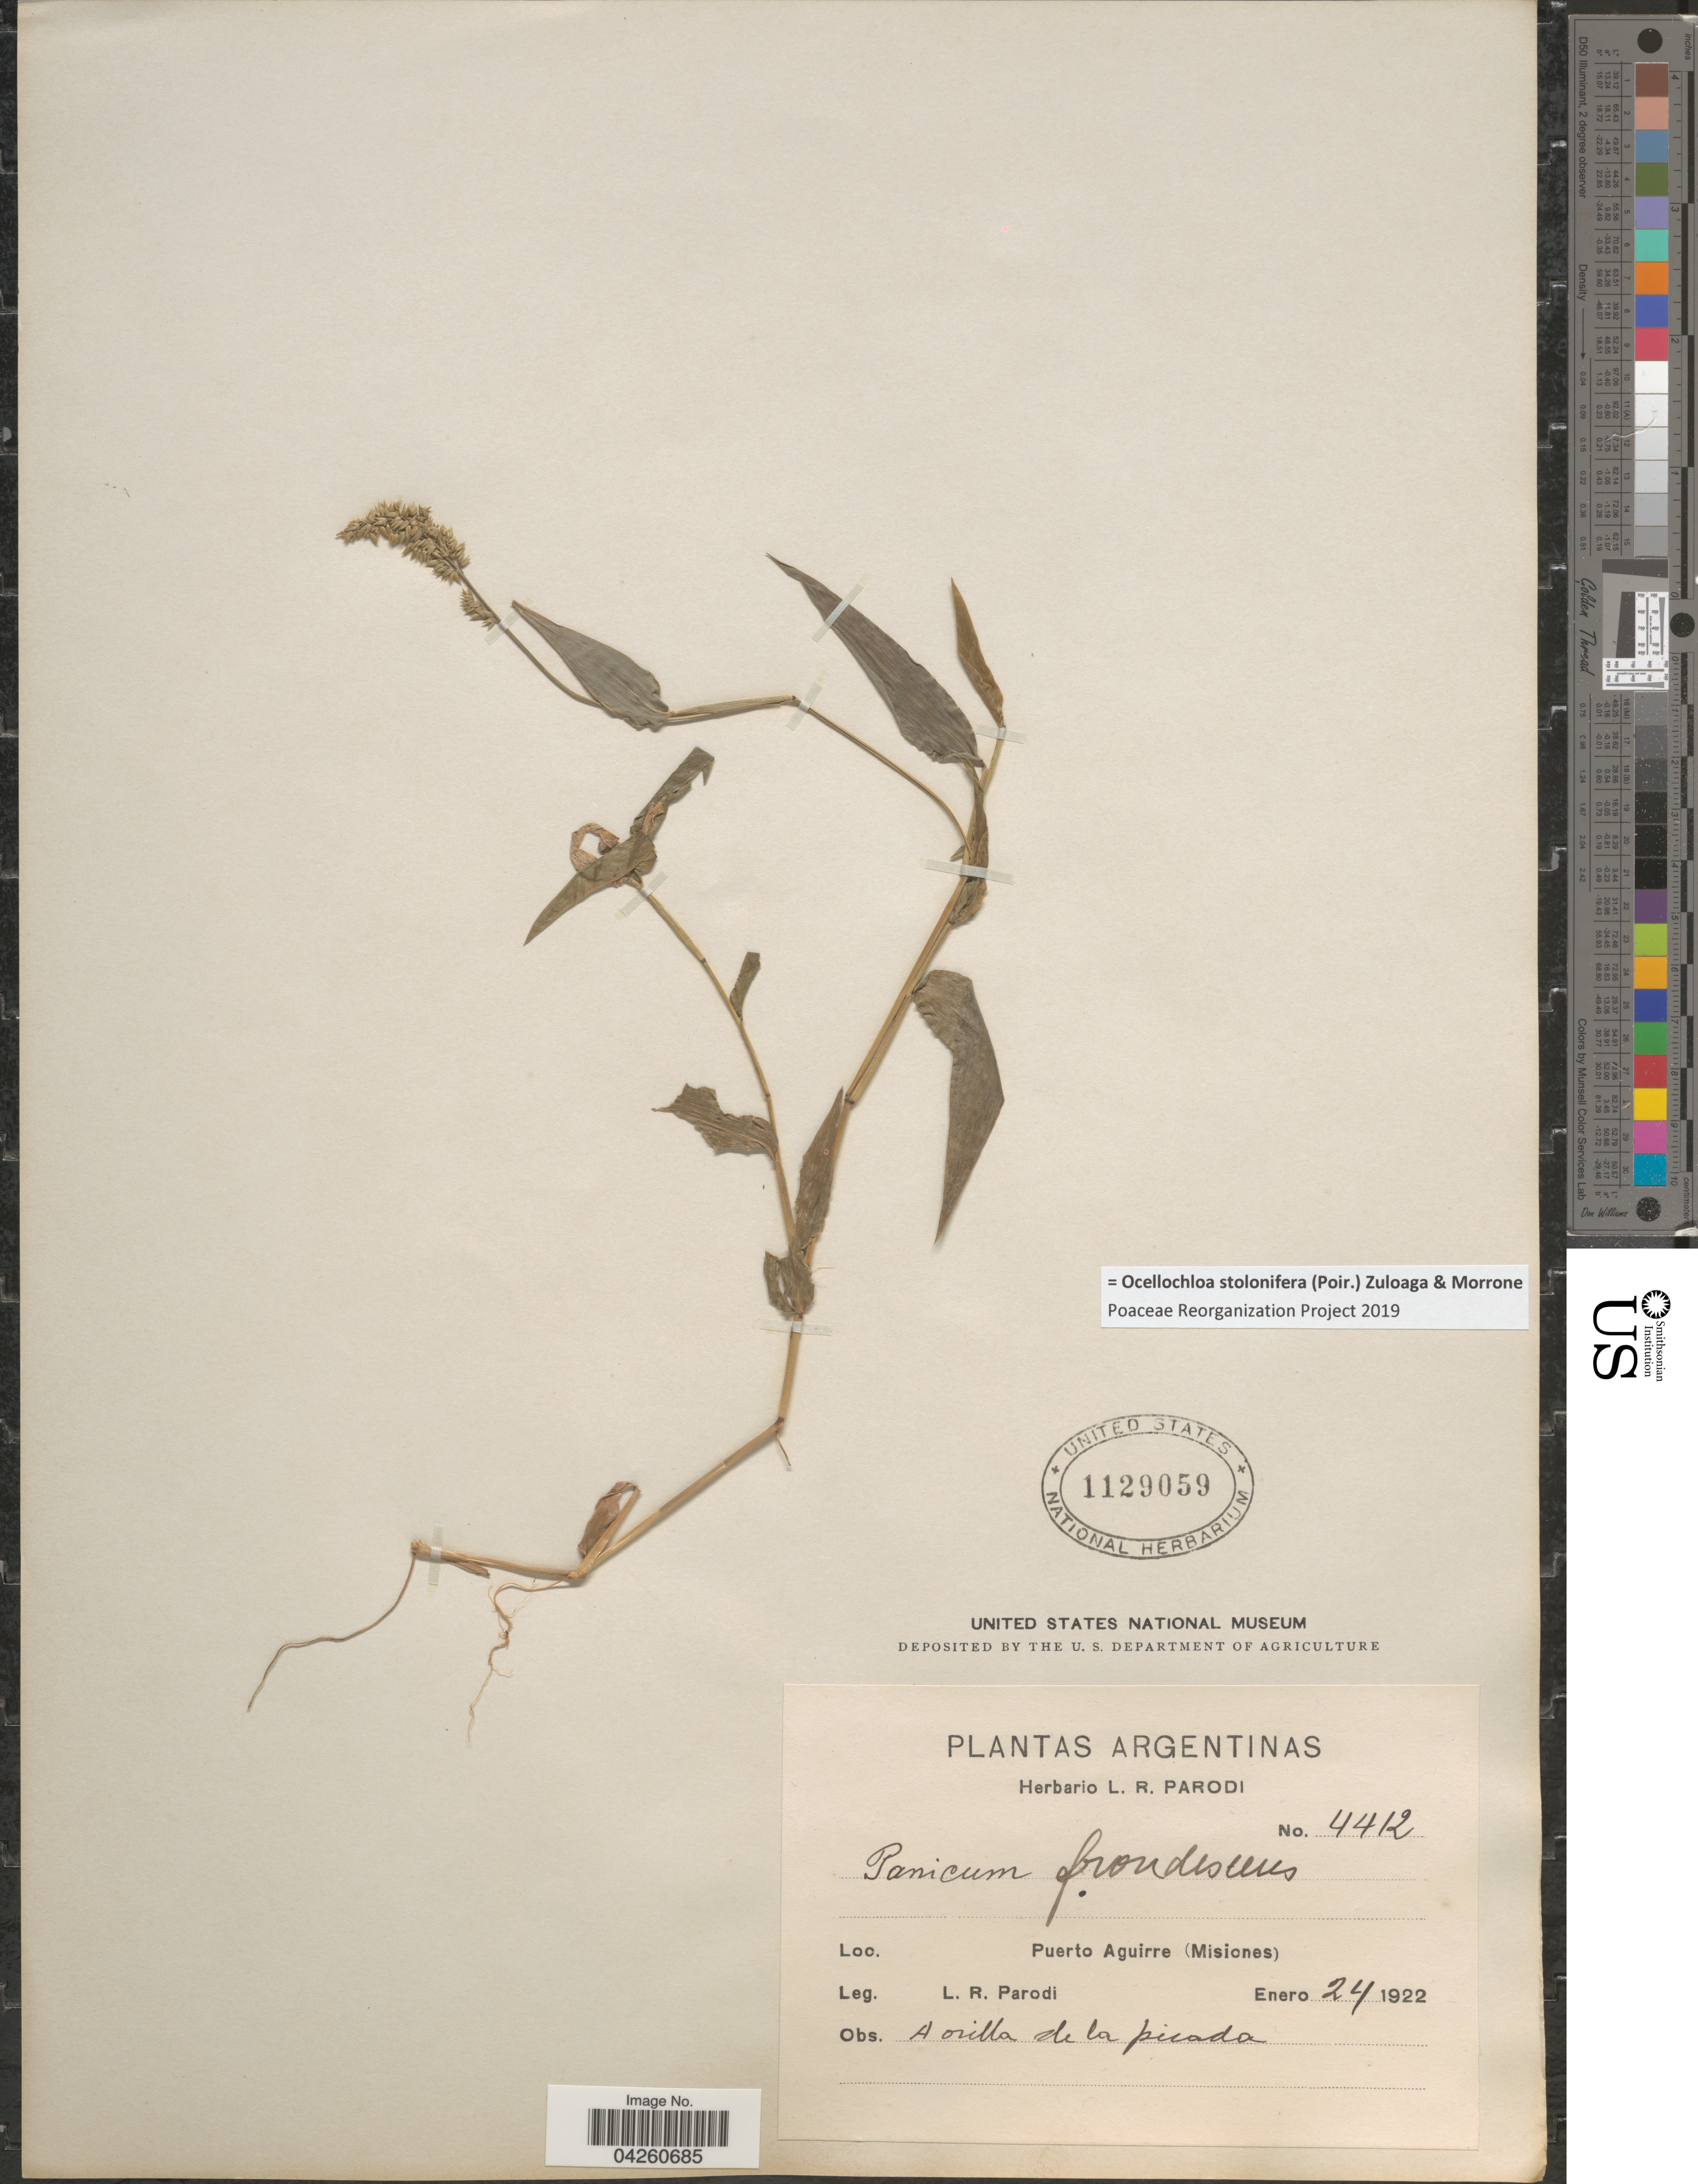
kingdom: Plantae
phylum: Tracheophyta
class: Liliopsida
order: Poales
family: Poaceae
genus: Ocellochloa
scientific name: Ocellochloa stolonifera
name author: (Poir.) Zuloaga & Morrone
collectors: L. R. Parodi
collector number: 4412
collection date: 1922-01-24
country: Argentina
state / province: Misiones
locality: Puerto Aguirre.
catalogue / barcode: US 1129059